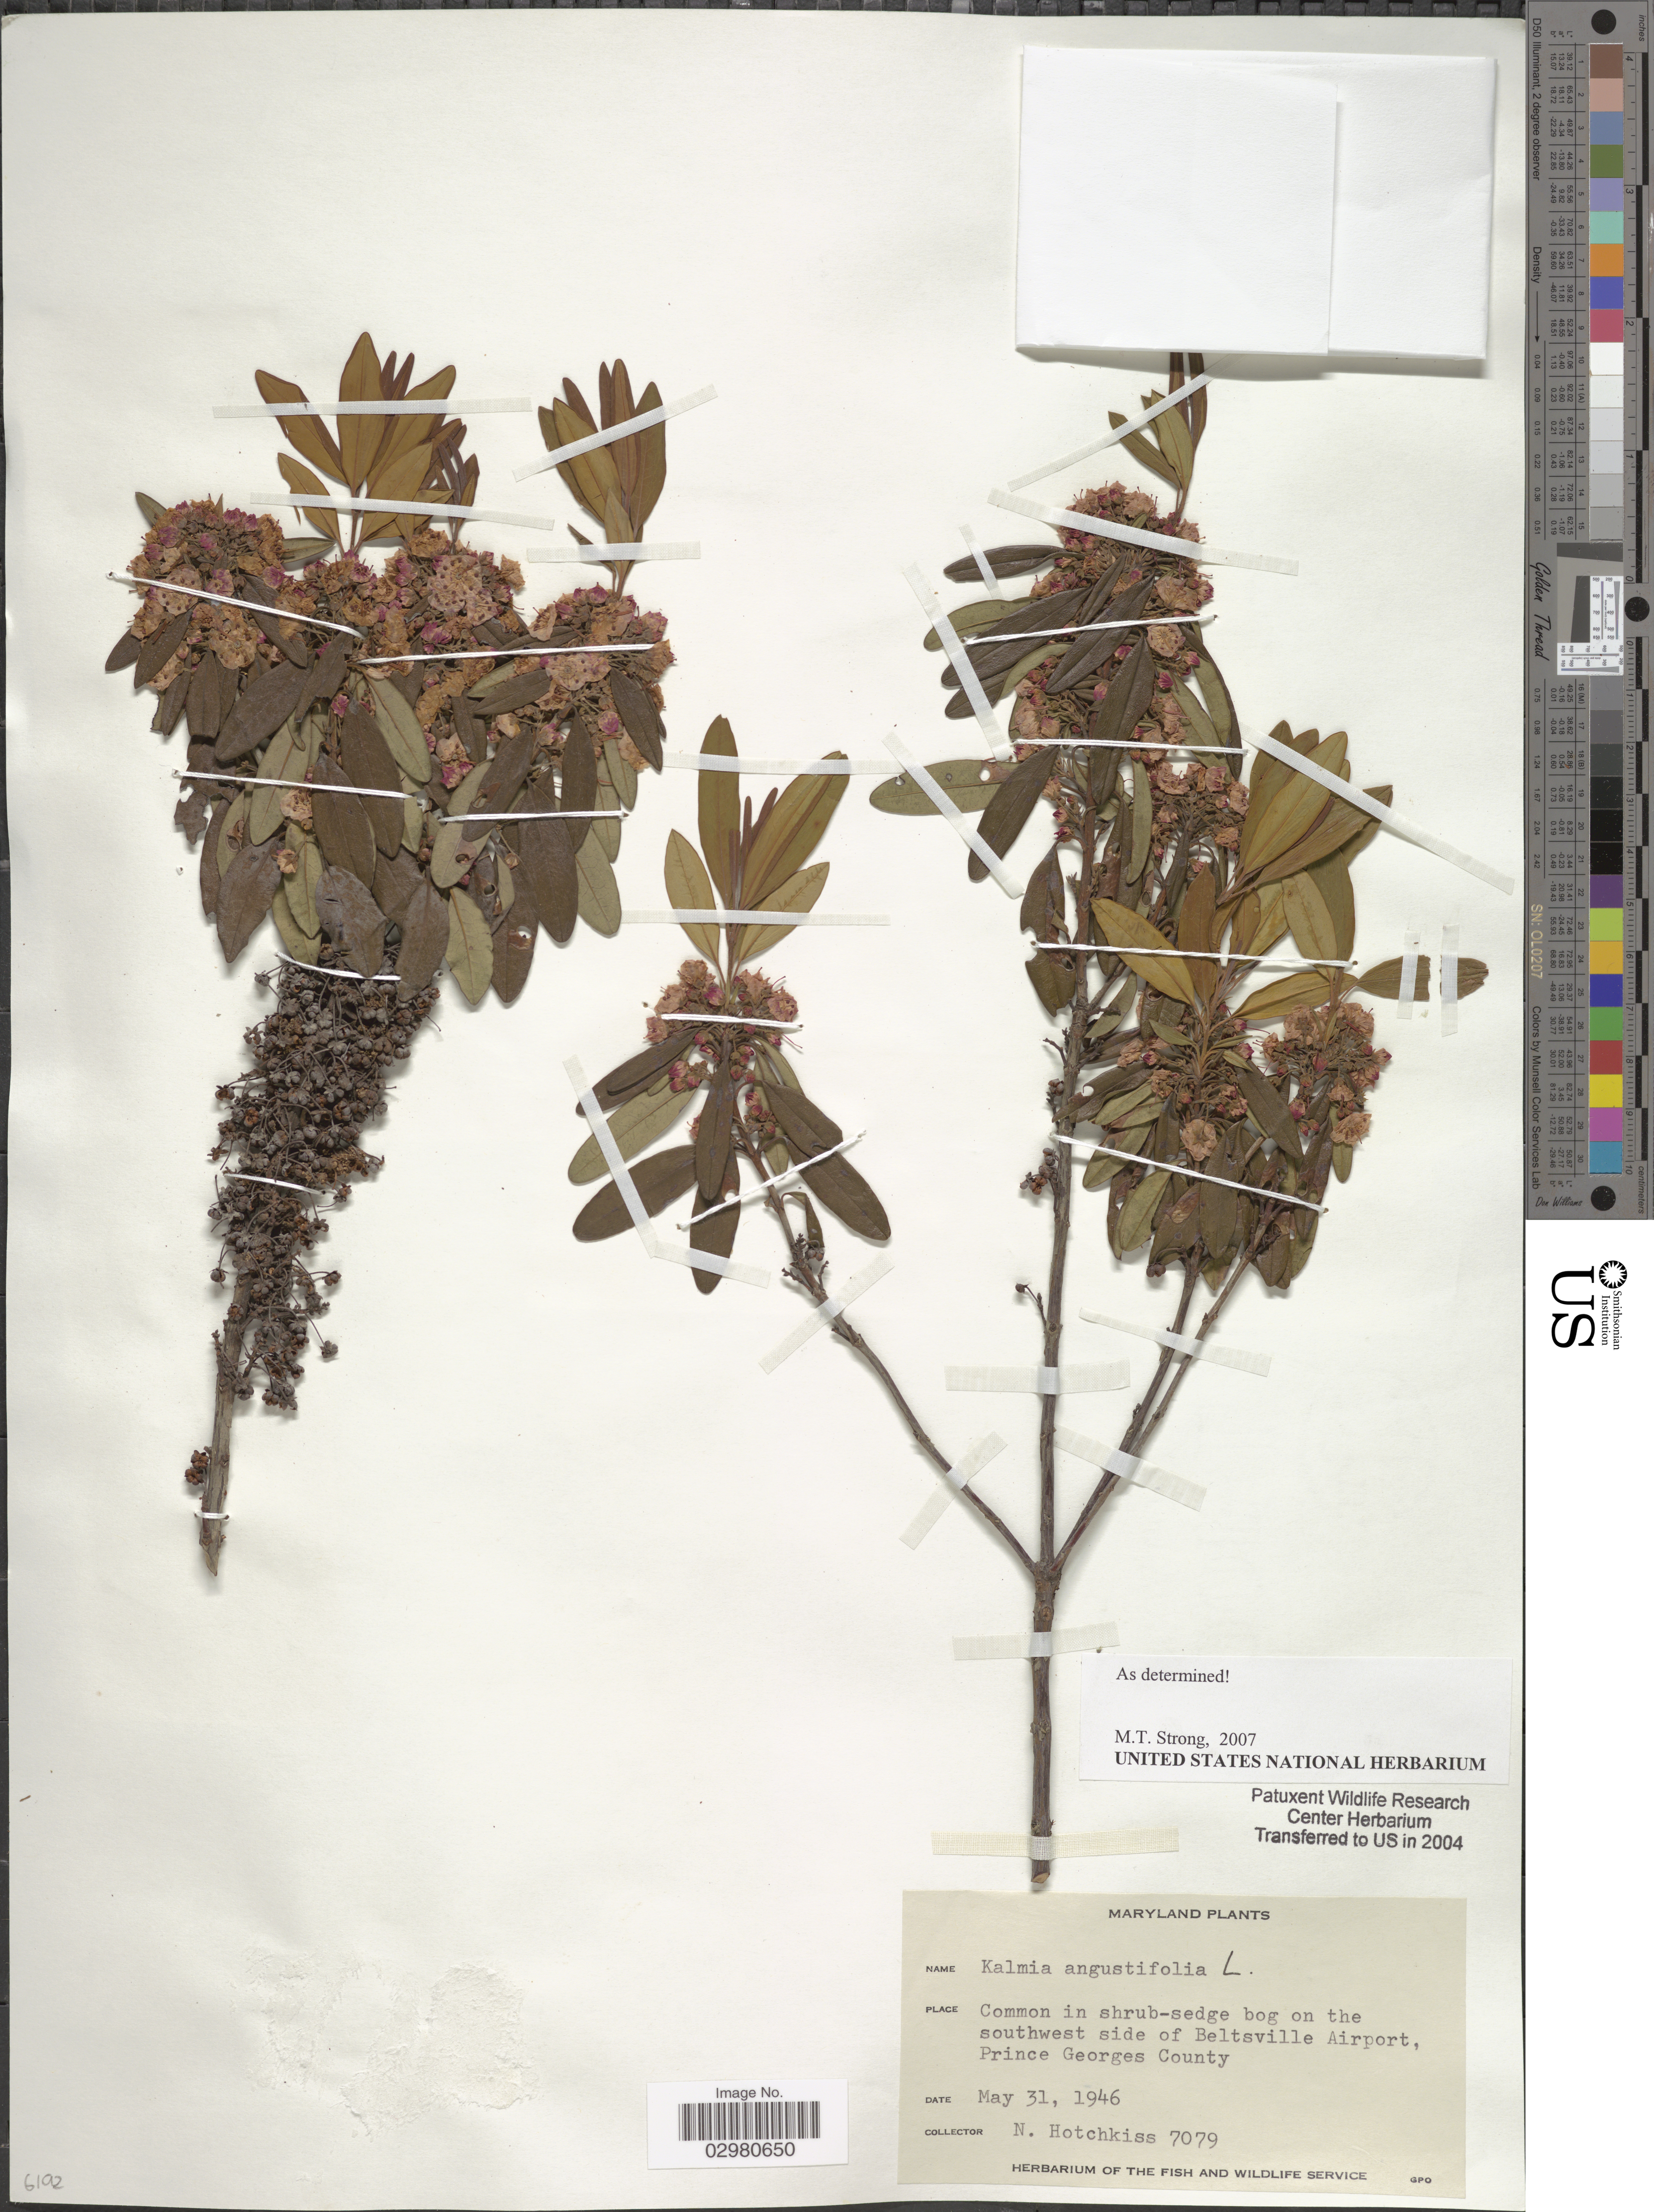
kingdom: Plantae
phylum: Tracheophyta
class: Magnoliopsida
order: Ericales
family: Ericaceae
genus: Kalmia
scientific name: Kalmia angustifolia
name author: L.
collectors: N. Hotchkiss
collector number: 7079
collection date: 1946-05-31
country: United States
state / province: Maryland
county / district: Prince George's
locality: On the southwest side of Beltsville Airport, Prince Georges County.